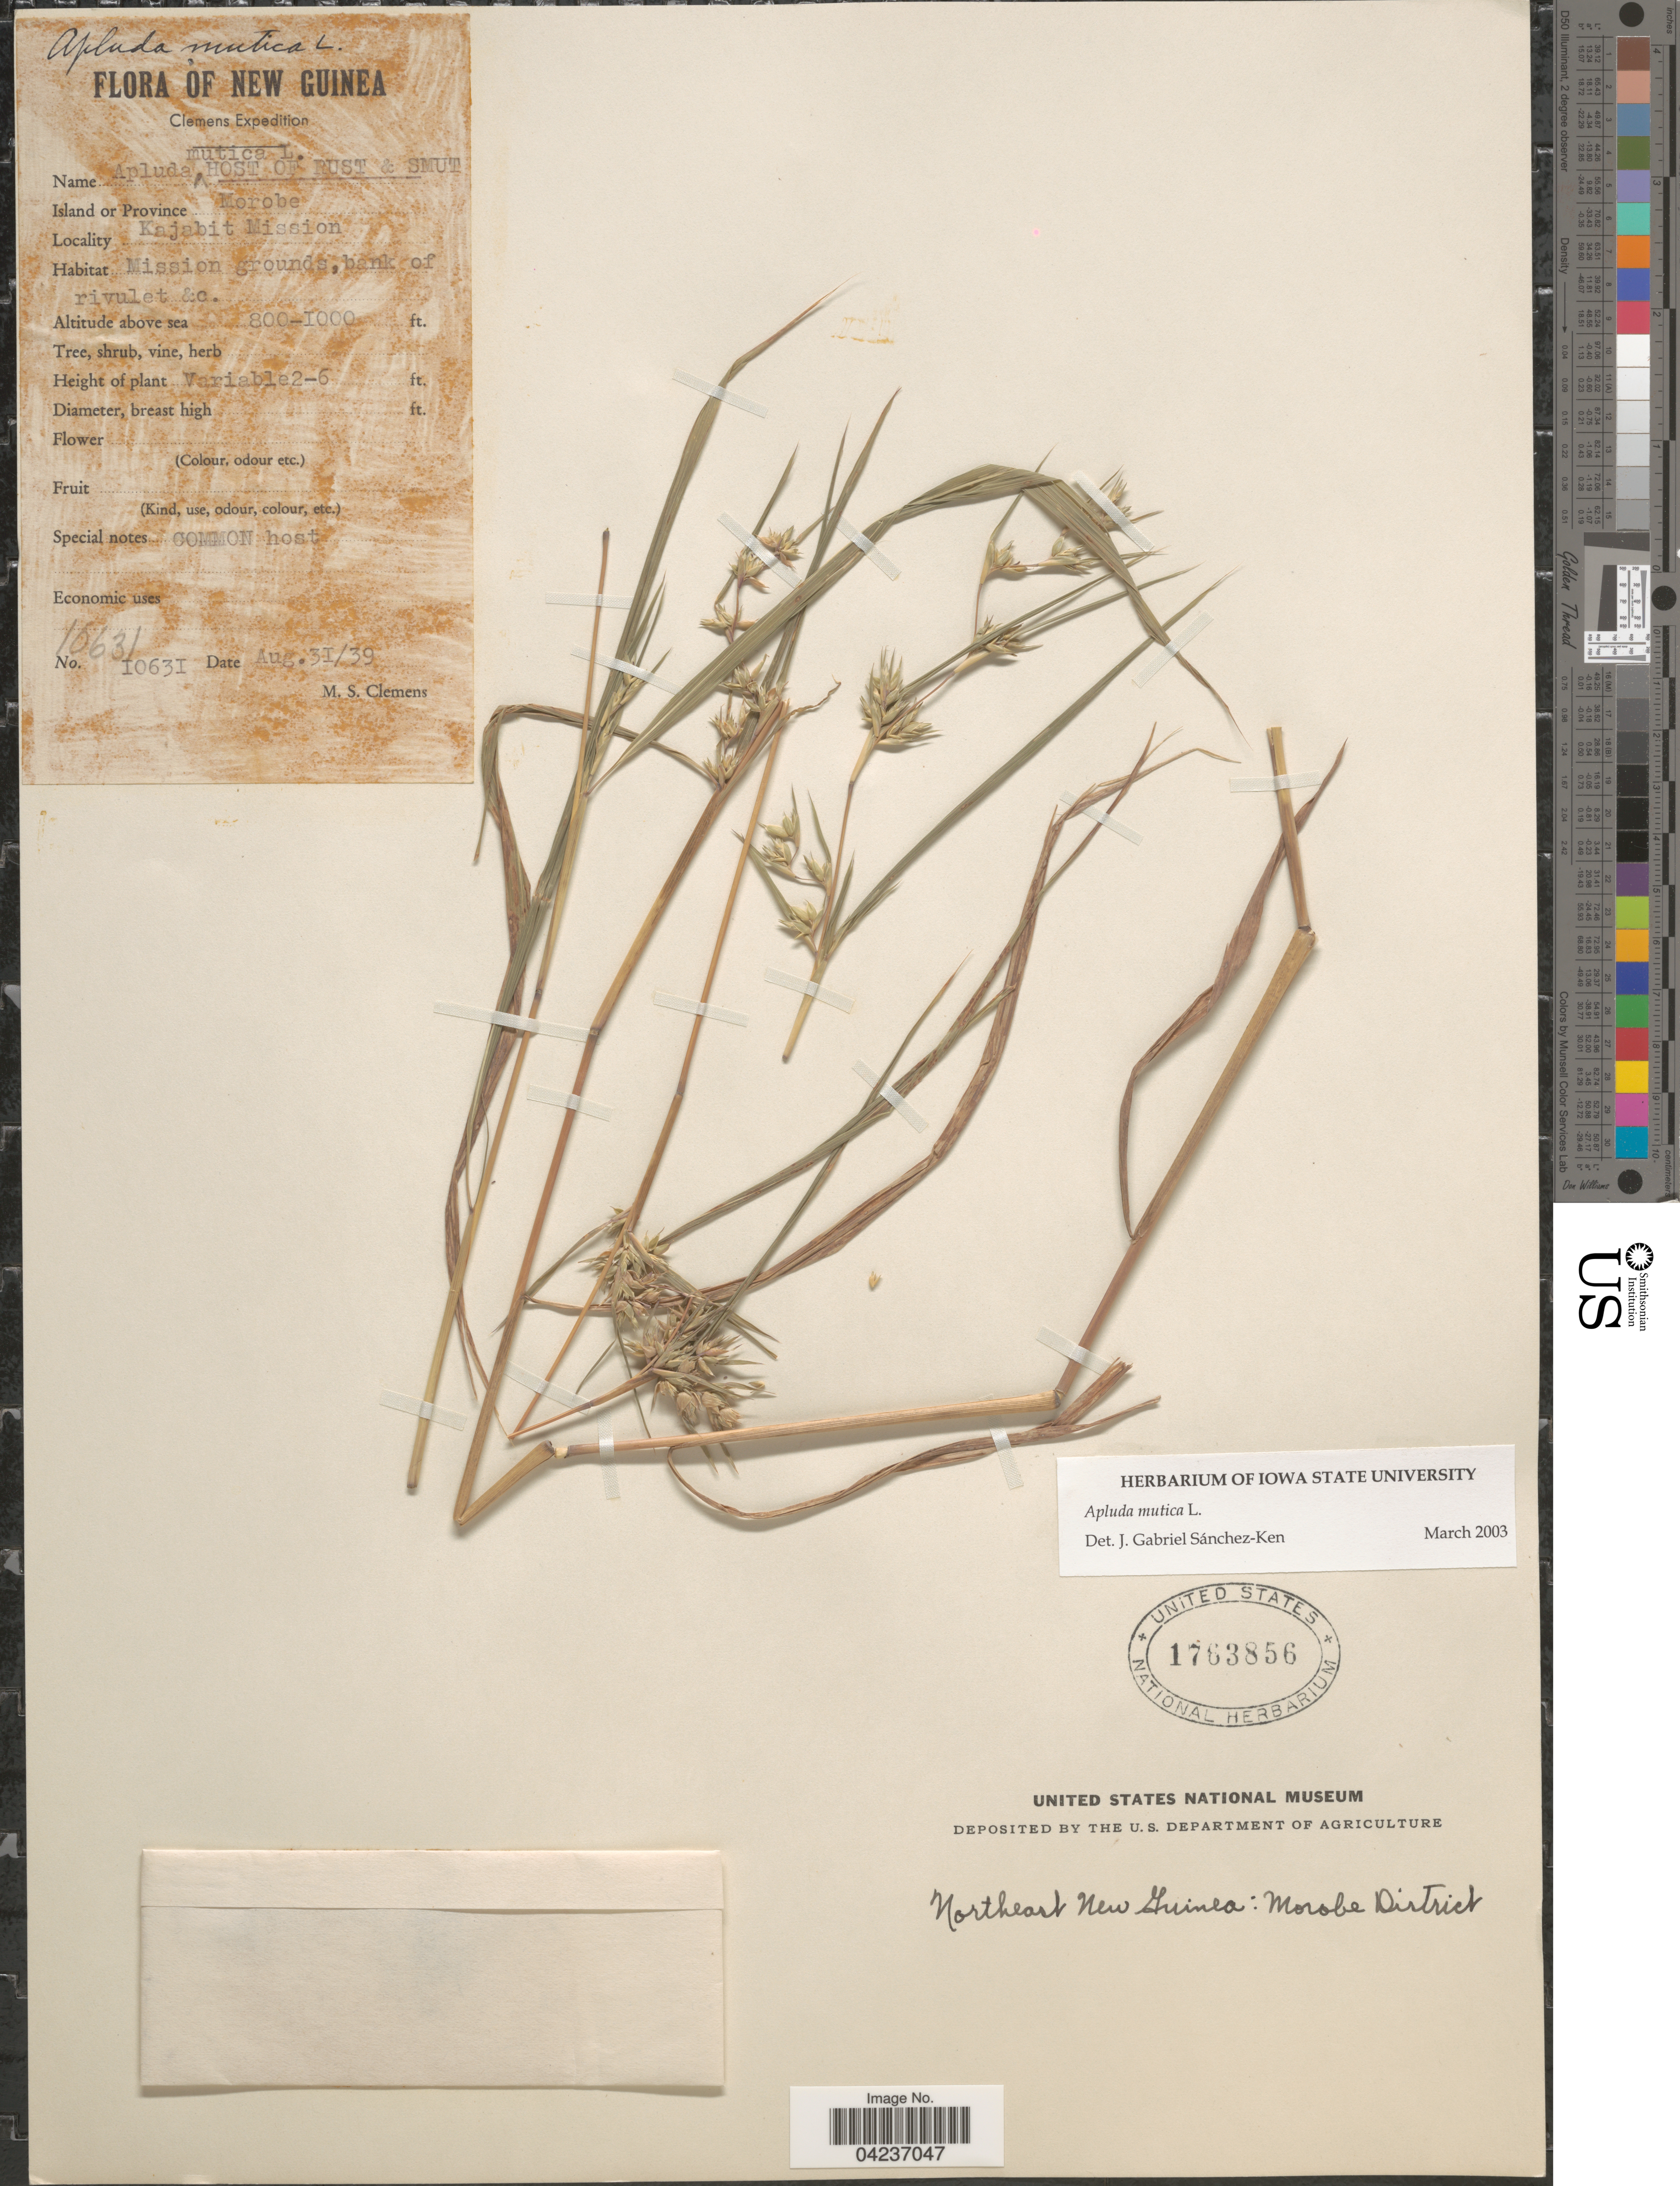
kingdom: Plantae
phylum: Tracheophyta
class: Liliopsida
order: Poales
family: Poaceae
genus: Apluda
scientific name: Apluda mutica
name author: L.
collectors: M. S. Clemens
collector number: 10631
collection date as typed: Transcribed d/m/y: 31/8/39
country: Papua New Guinea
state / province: Morobe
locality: New Guinea. Kajabit Mission.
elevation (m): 244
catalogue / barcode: US 1763856